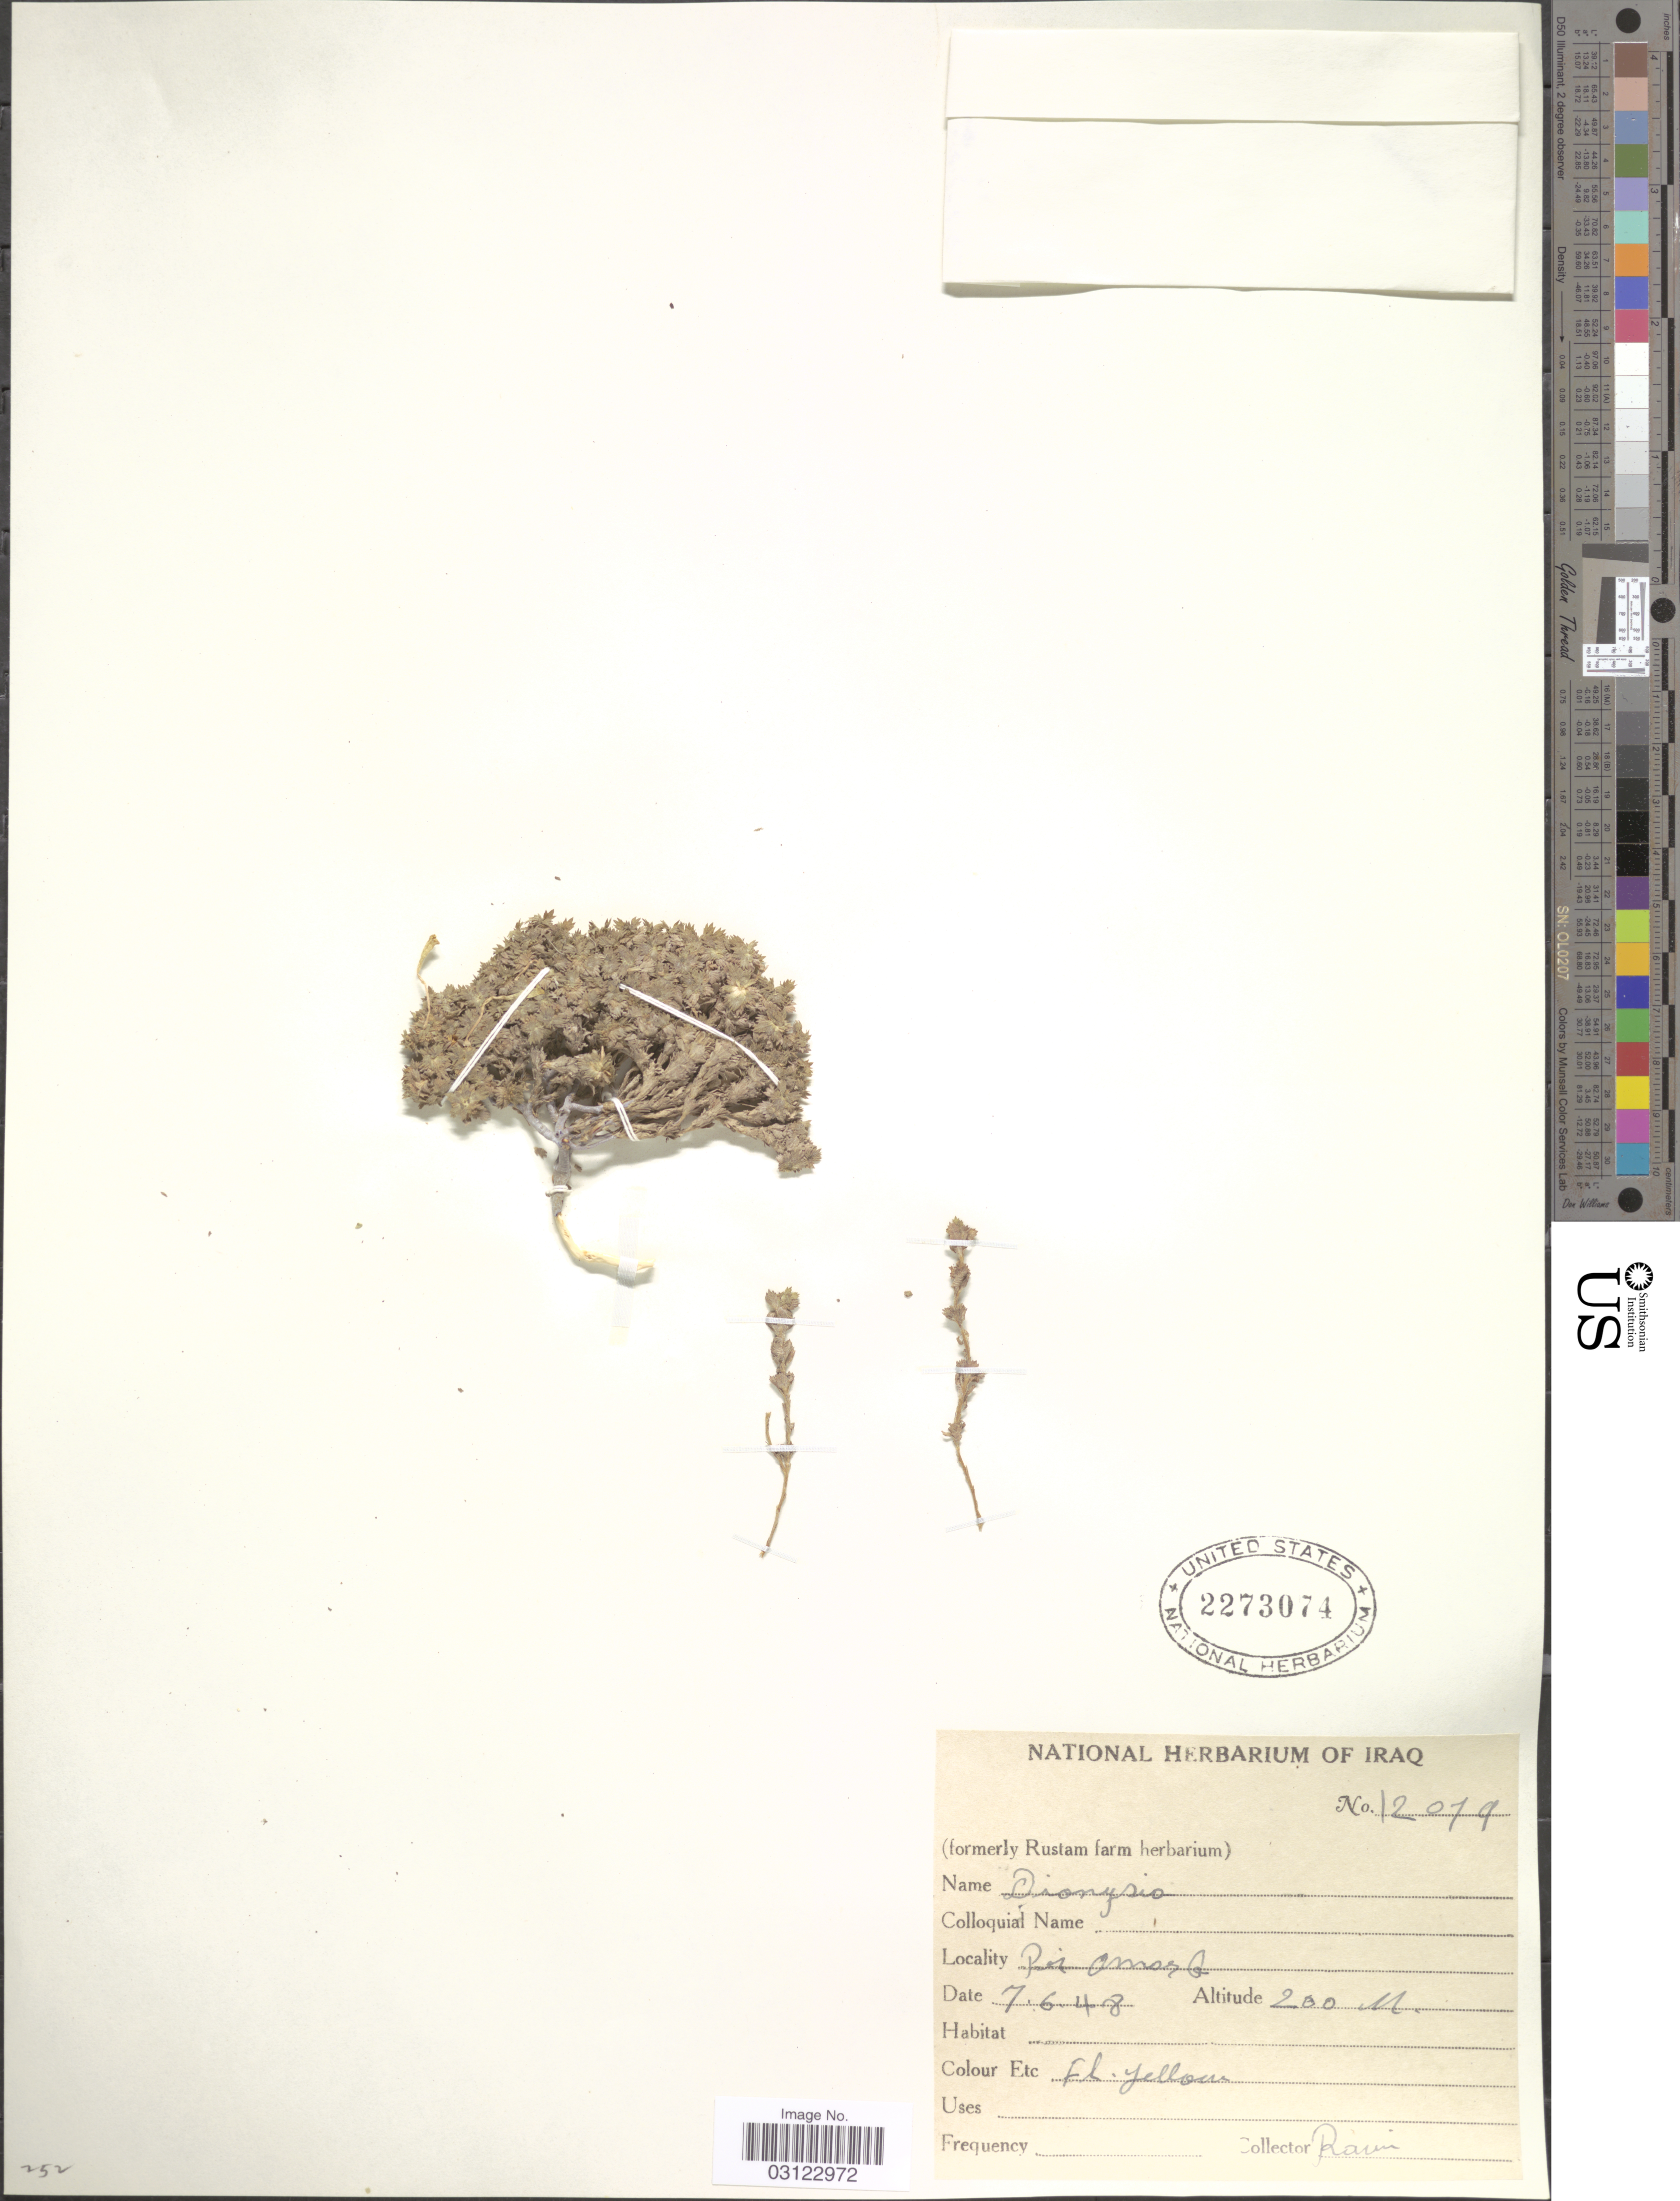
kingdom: Plantae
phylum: Tracheophyta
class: Magnoliopsida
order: Ericales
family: Primulaceae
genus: Dionysia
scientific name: Dionysia sp.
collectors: -. Rawi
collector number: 12079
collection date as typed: Transcribed d/m/y: 7/6/48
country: Iraq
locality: Po Amar G. [interpreted]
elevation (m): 200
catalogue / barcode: US 2273074